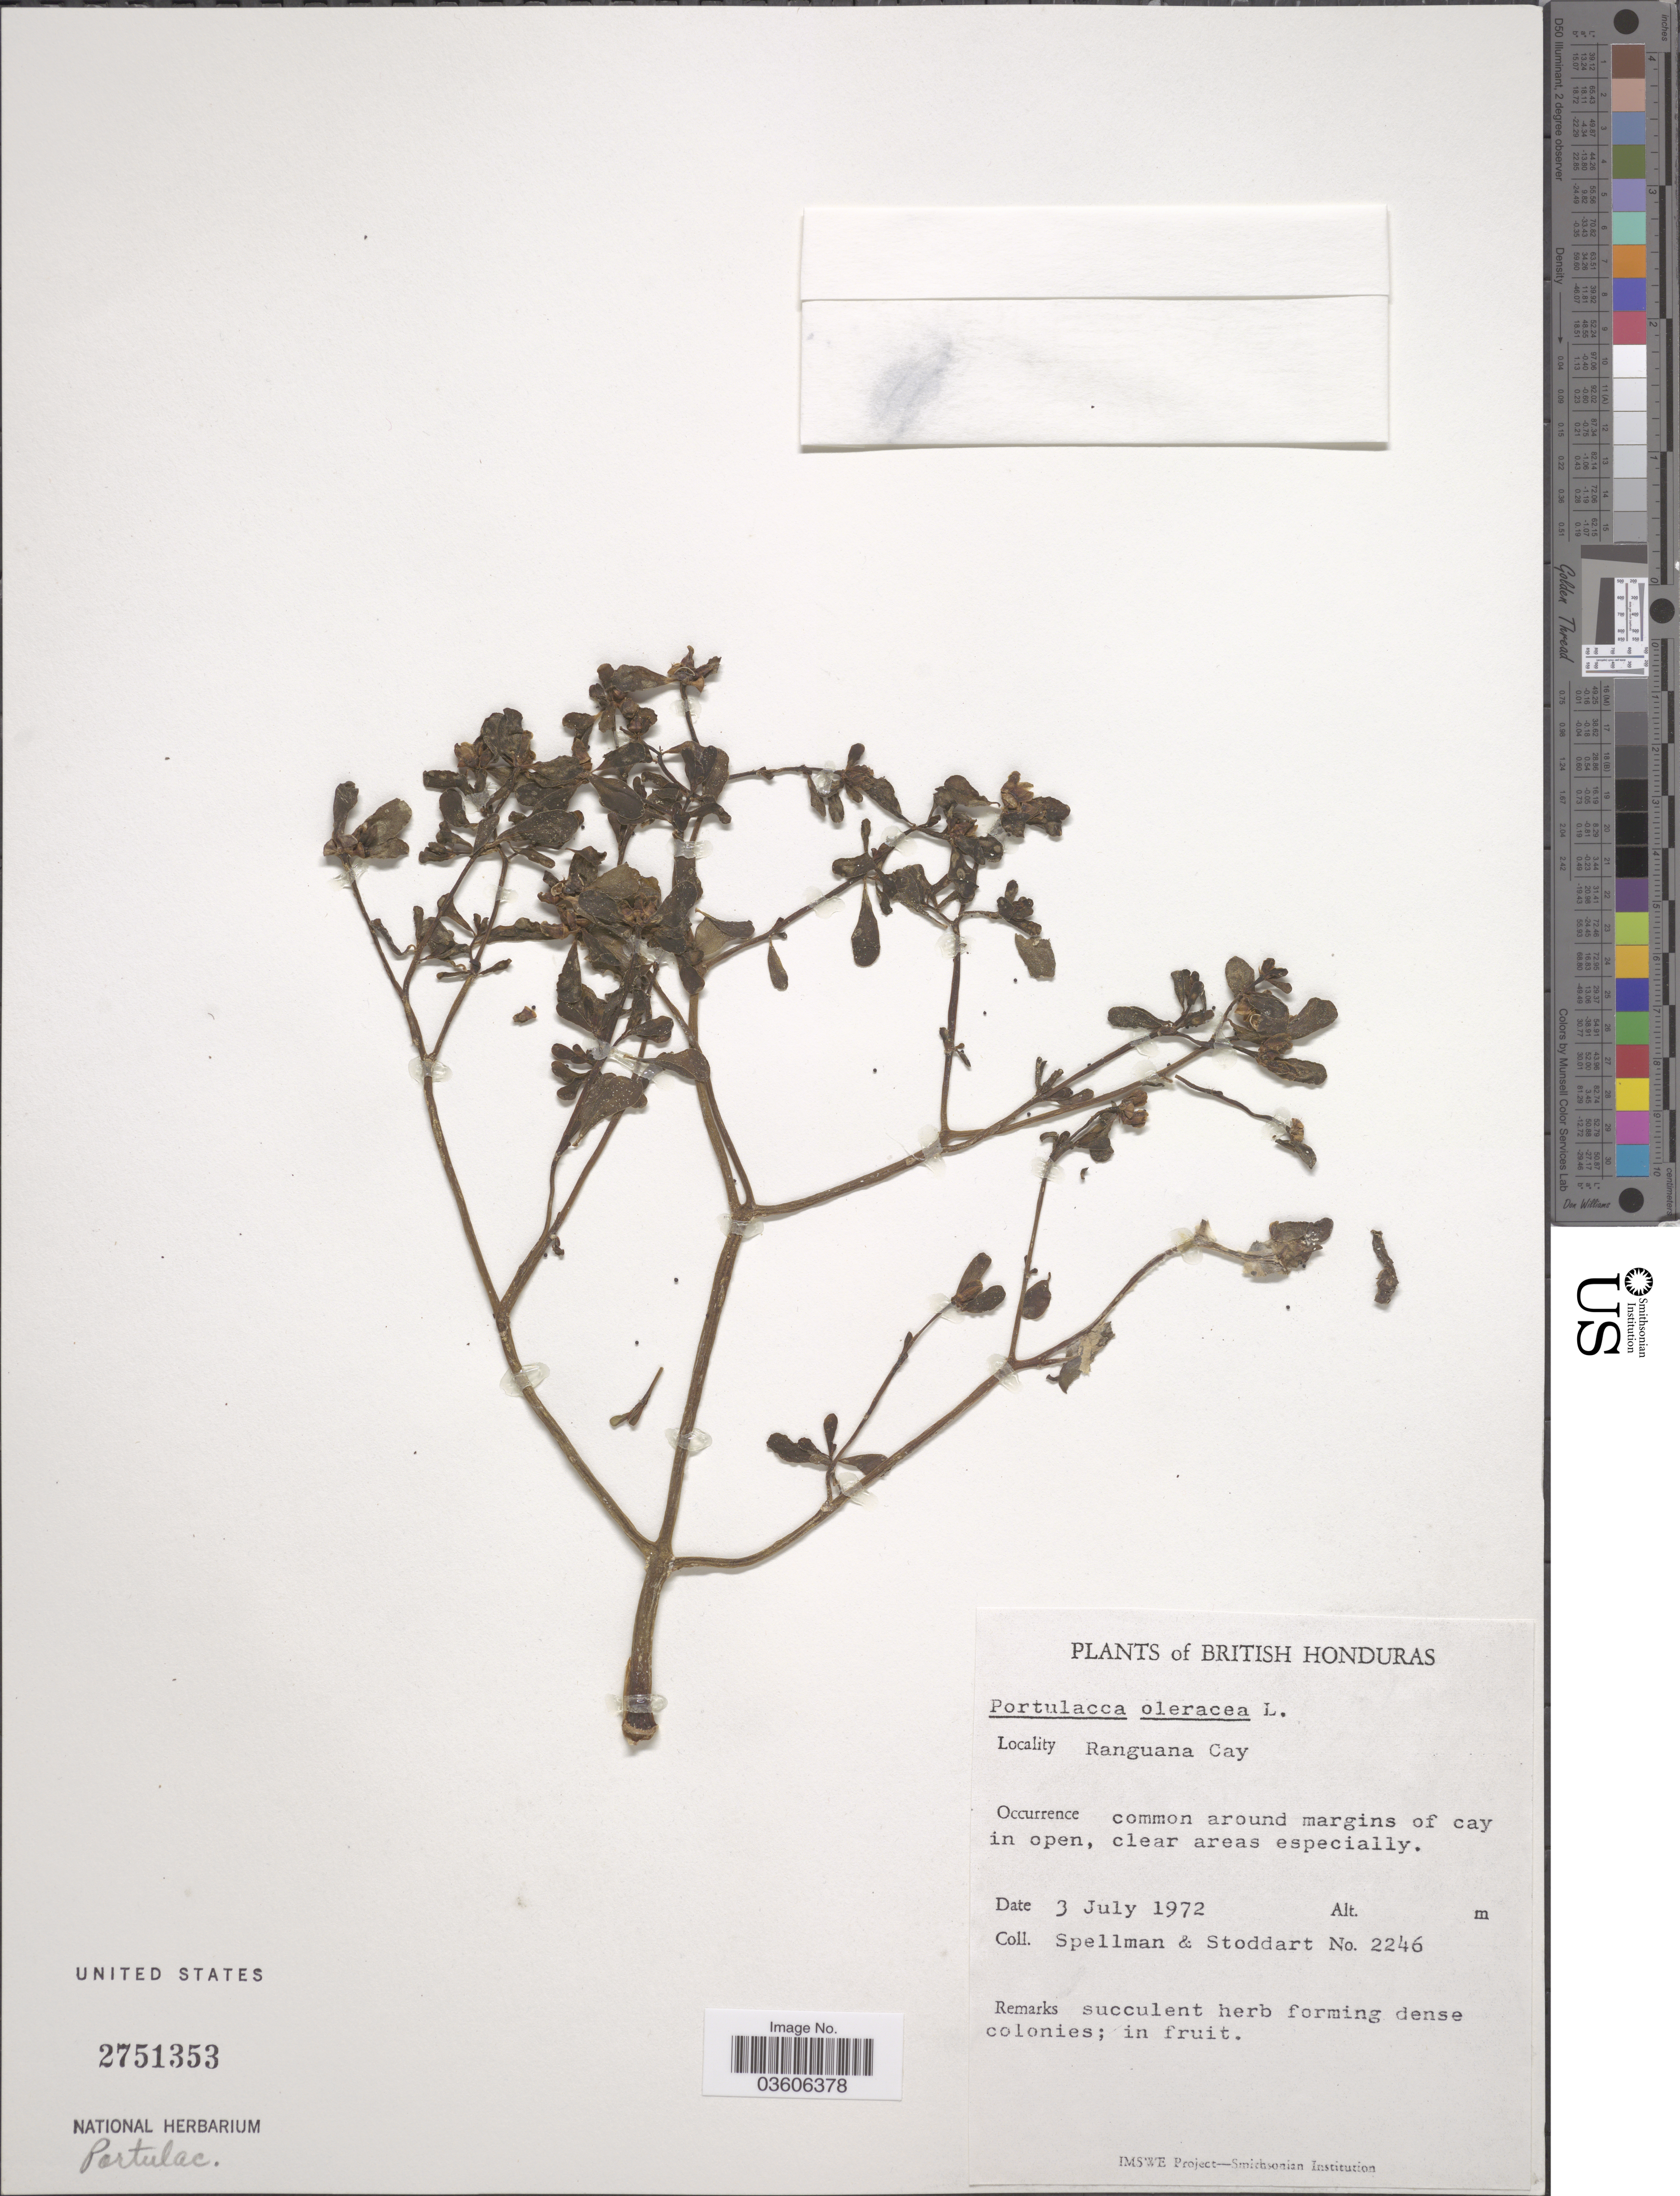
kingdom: Plantae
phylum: Tracheophyta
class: Magnoliopsida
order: Caryophyllales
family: Portulacaceae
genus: Portulaca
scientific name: Portulaca oleracea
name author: L.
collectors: Spellman, -- & -. Stoddart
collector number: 2246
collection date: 1972-07-03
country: Belize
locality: British Honduras. Ranguana Cay.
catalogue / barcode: US 2751353